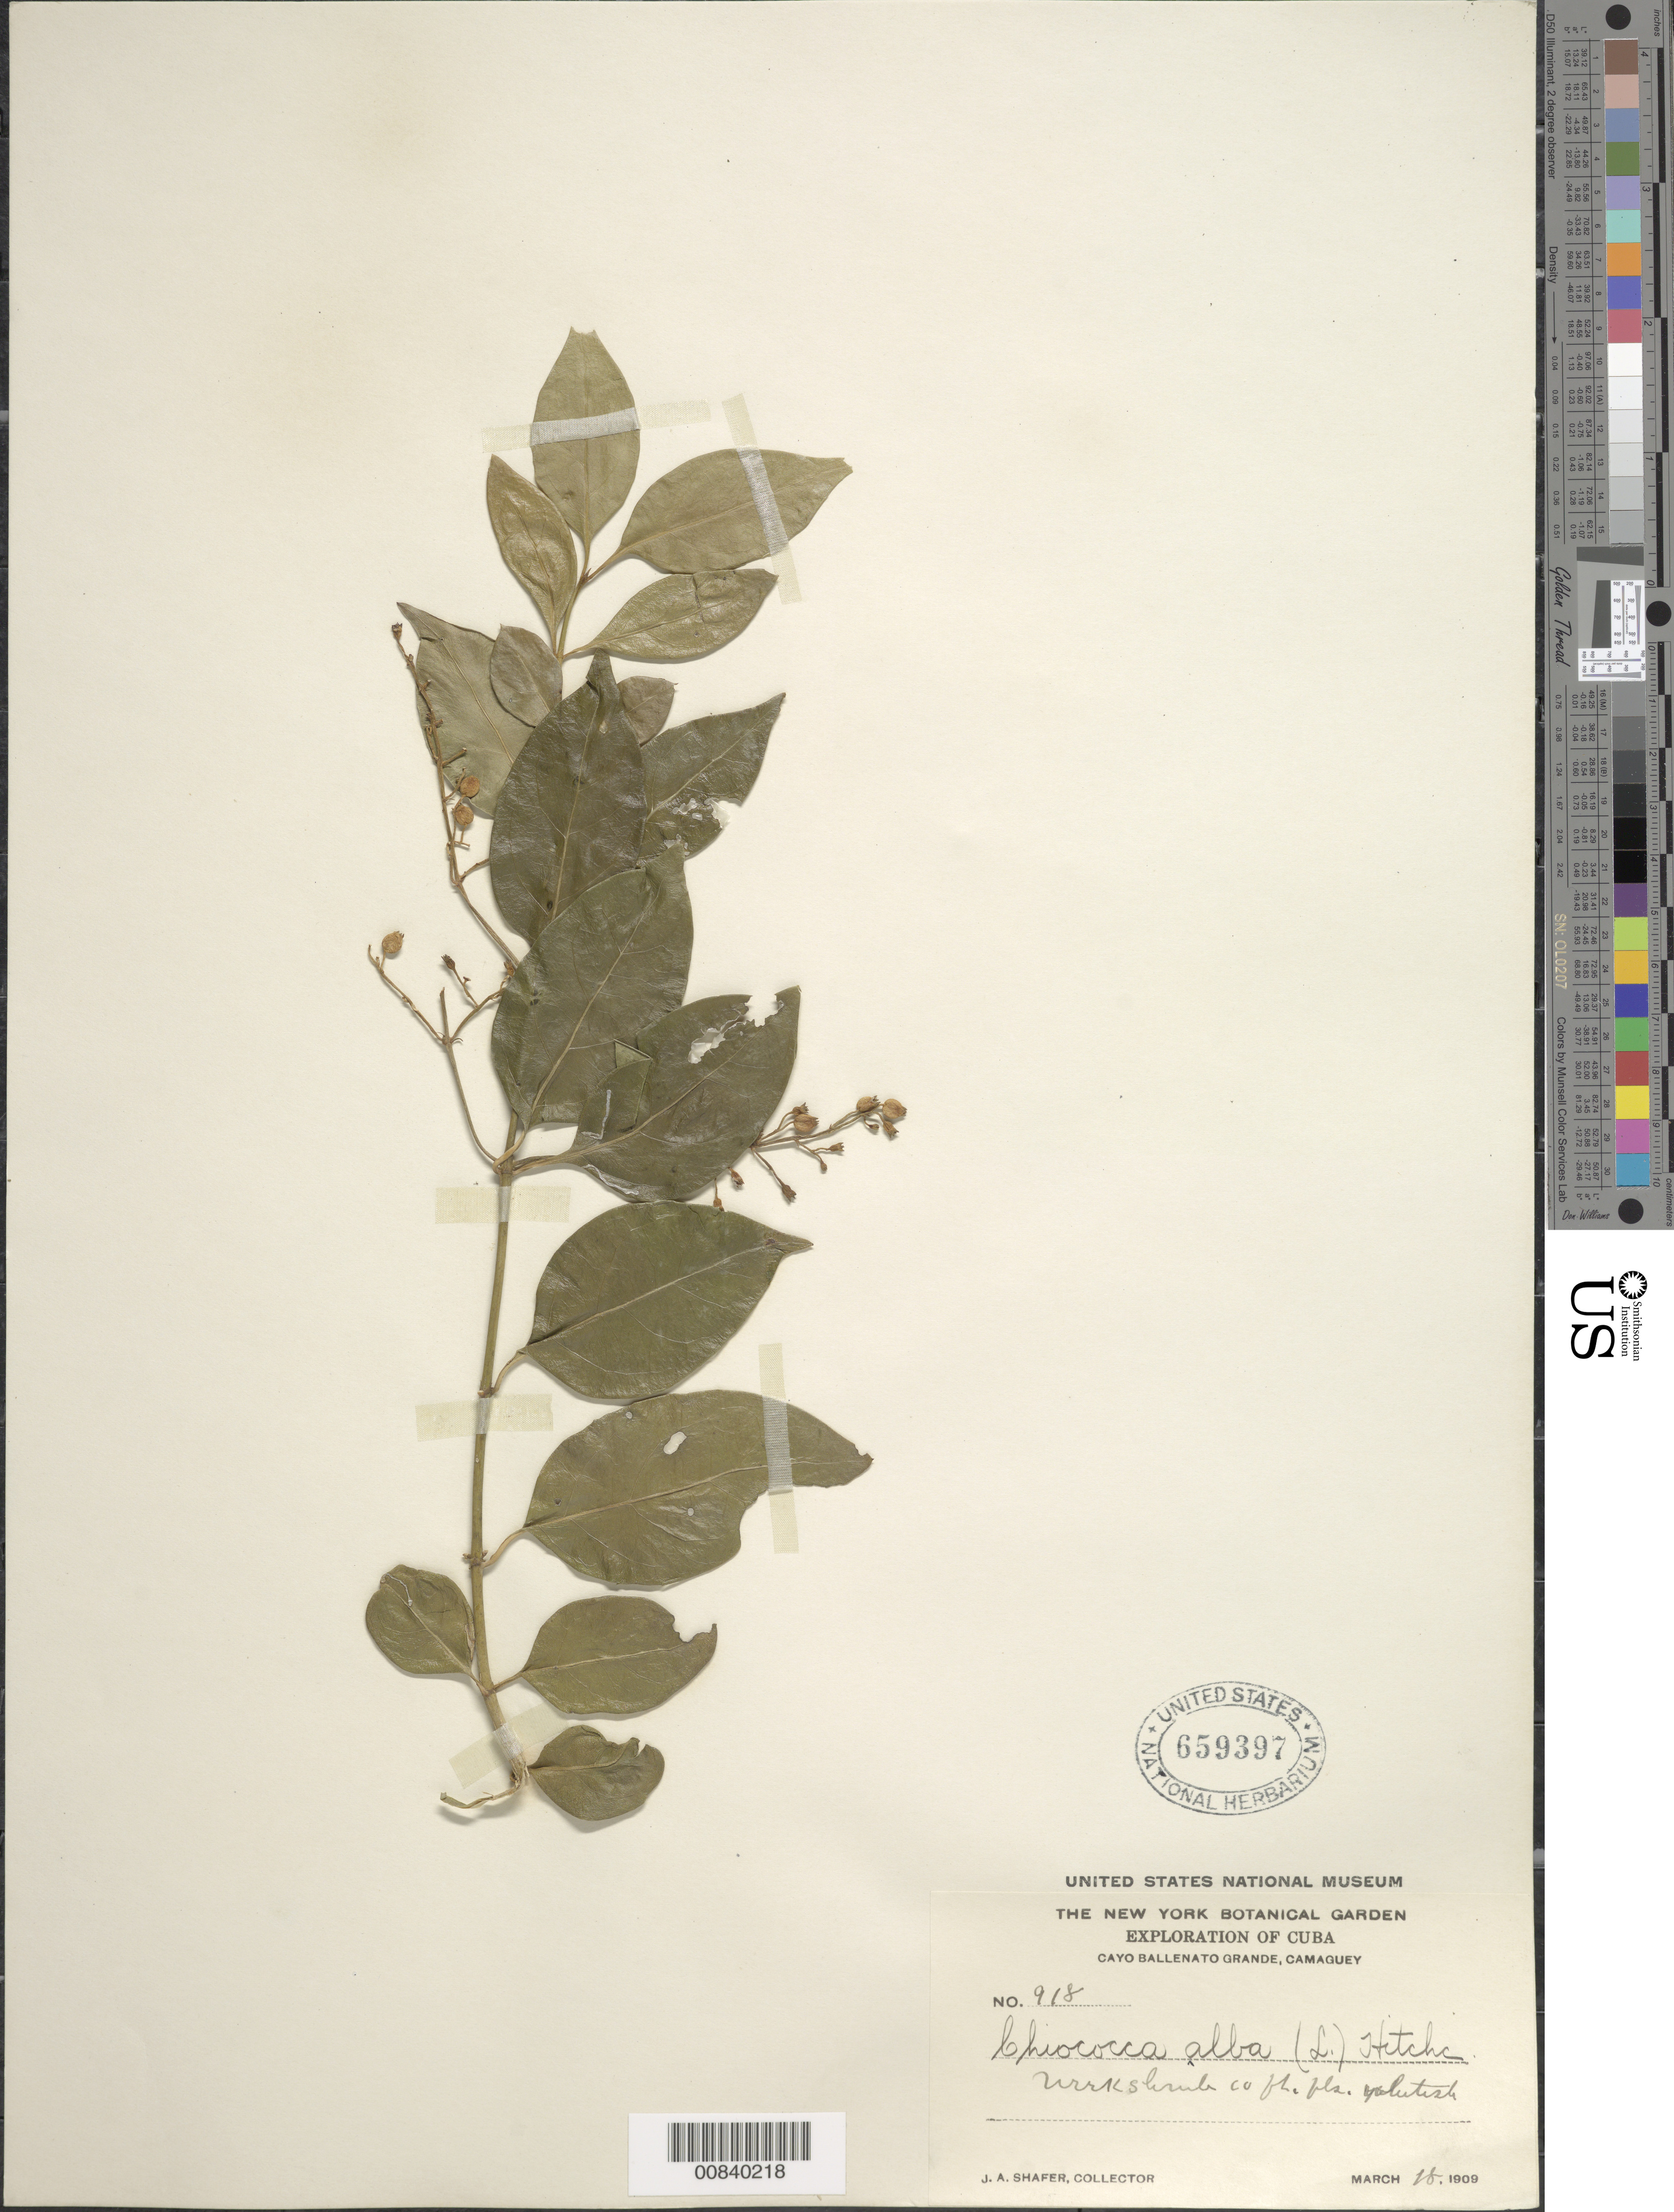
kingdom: Plantae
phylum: Tracheophyta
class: Magnoliopsida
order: Gentianales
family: Rubiaceae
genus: Chiococca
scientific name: Chiococca alba subsp. alba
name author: (L.) Hitchc.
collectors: J. A. Shafer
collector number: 918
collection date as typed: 18 Mar 1909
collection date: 1909-03-18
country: Cuba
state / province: Camaguey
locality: Cayo Ballenato Grande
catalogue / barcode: US 659397